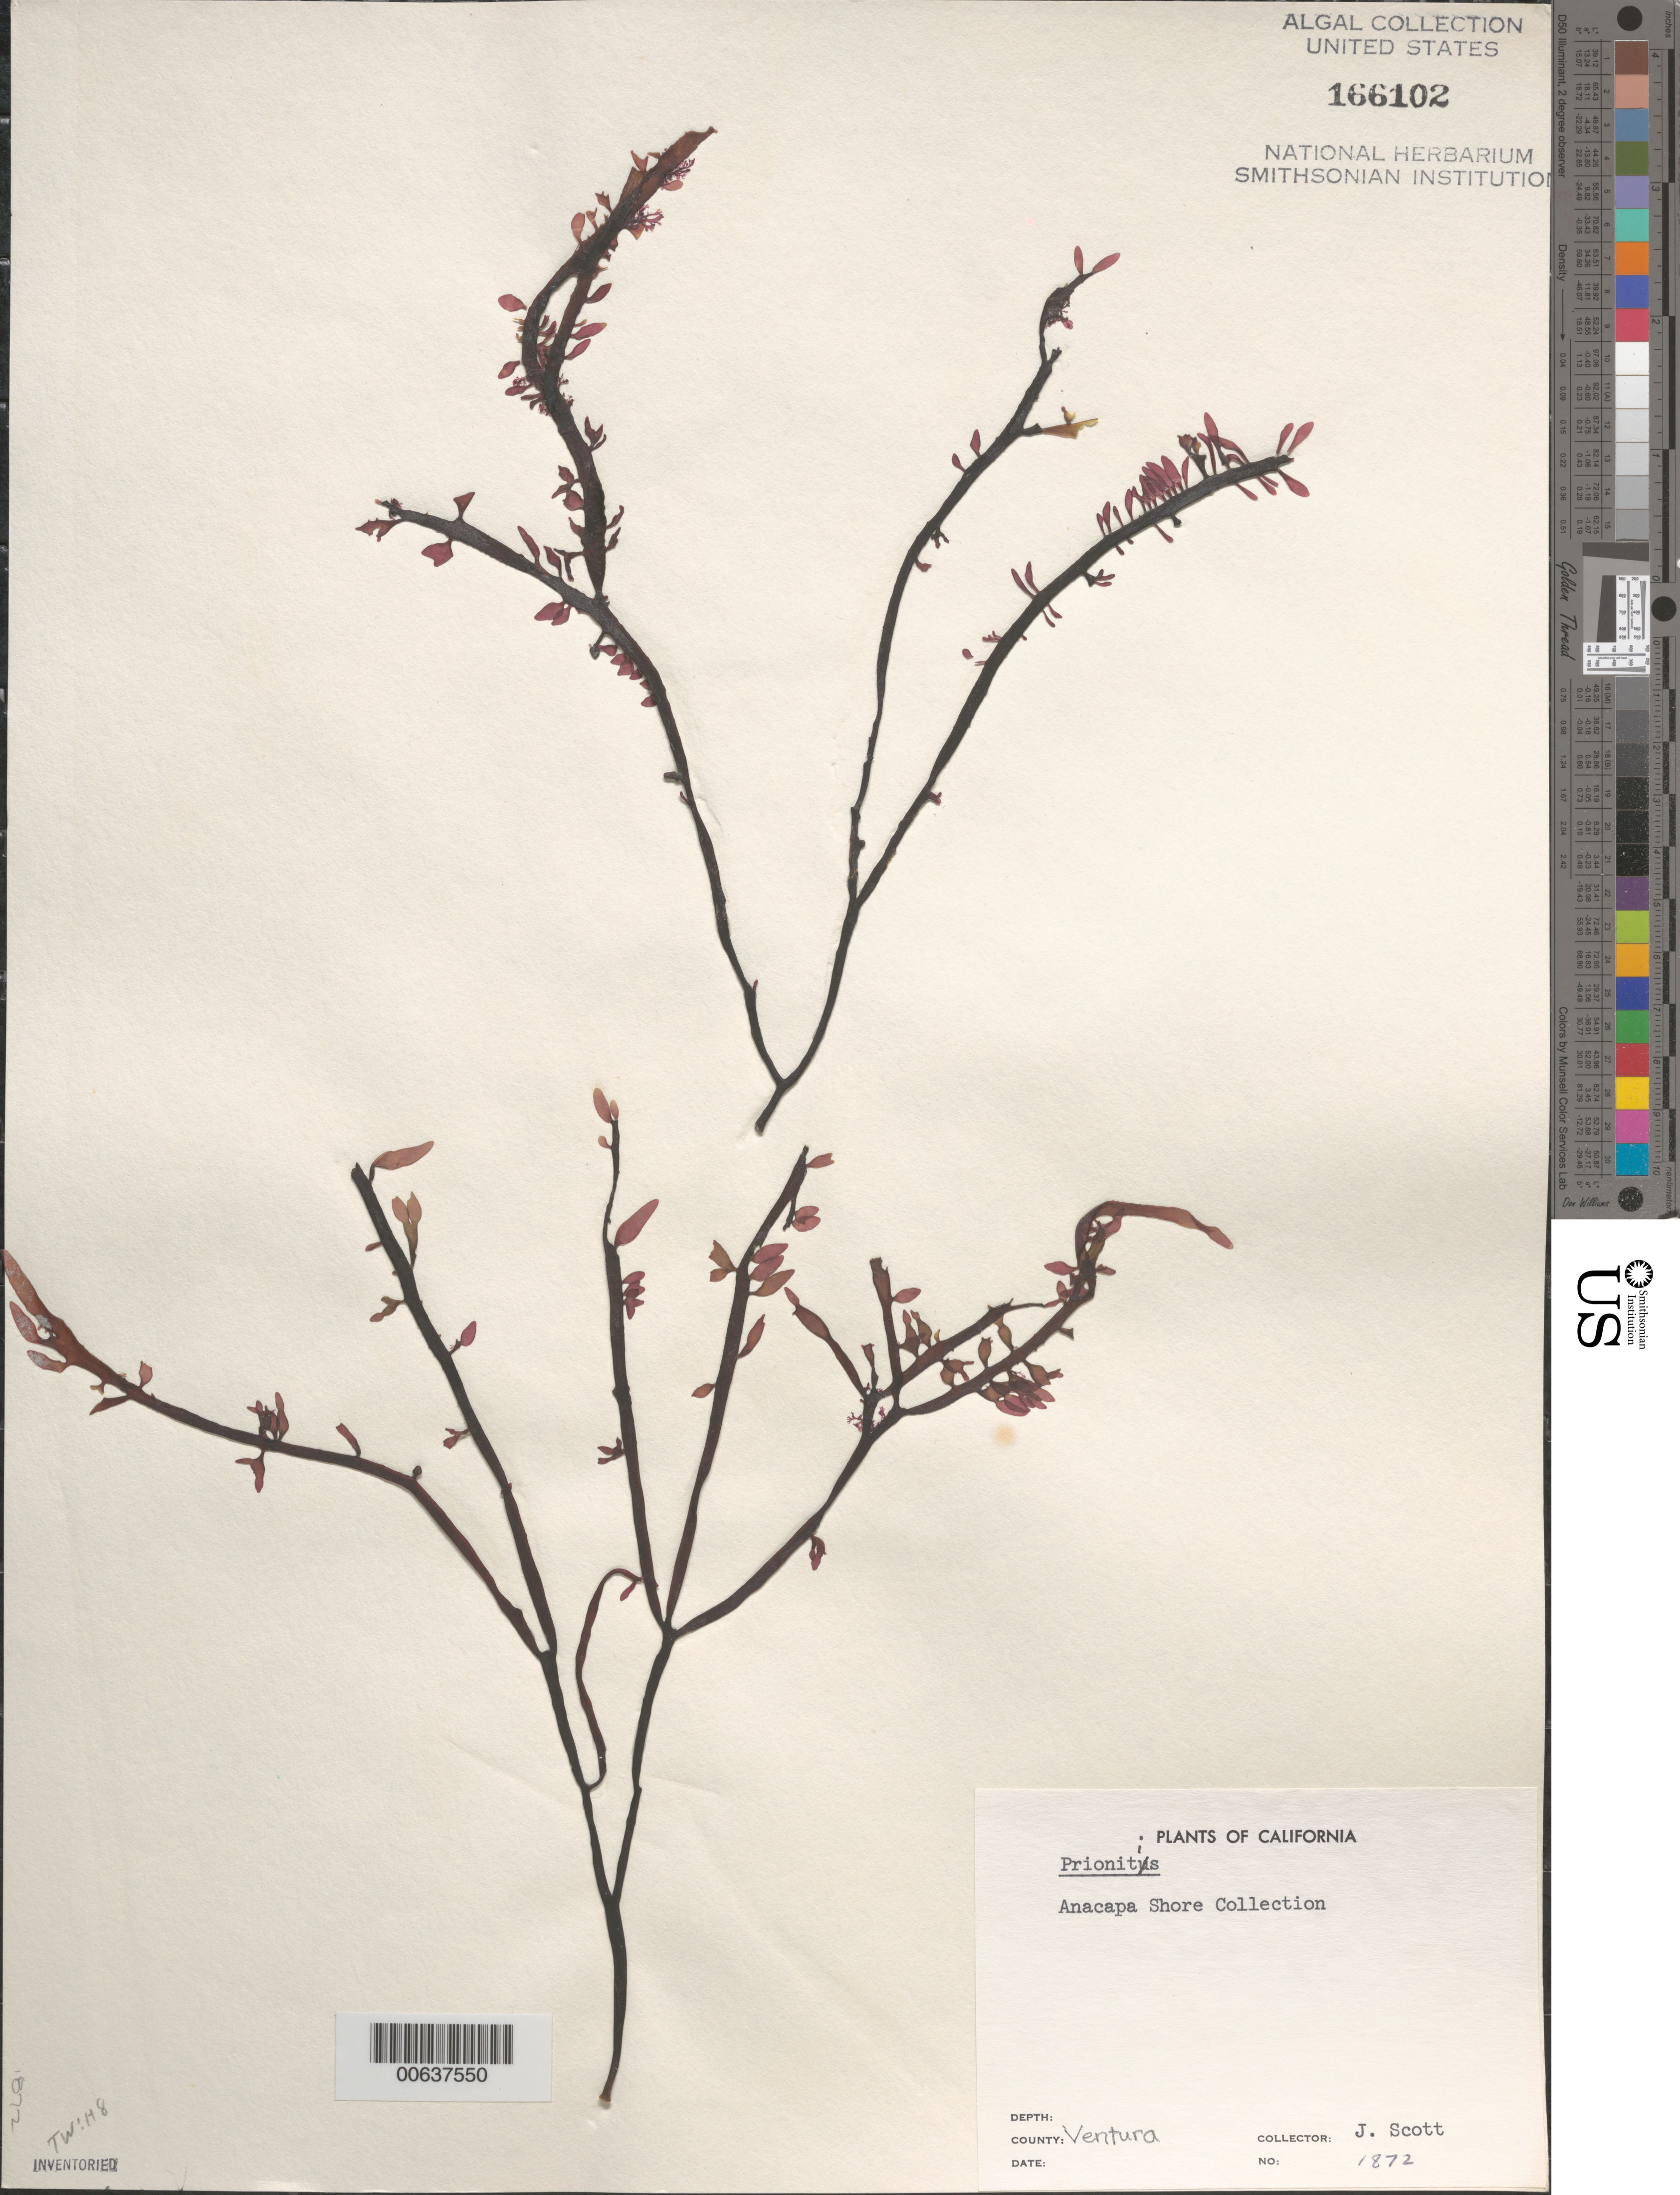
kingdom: Plantae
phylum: Rhodophyta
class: Florideophyceae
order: Cryptonemiales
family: Cryptonemiaceae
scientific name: Prionitis sp.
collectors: J. Scott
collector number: Neushul 1872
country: United States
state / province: California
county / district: Ventura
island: Anacapa Island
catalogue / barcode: US 166102